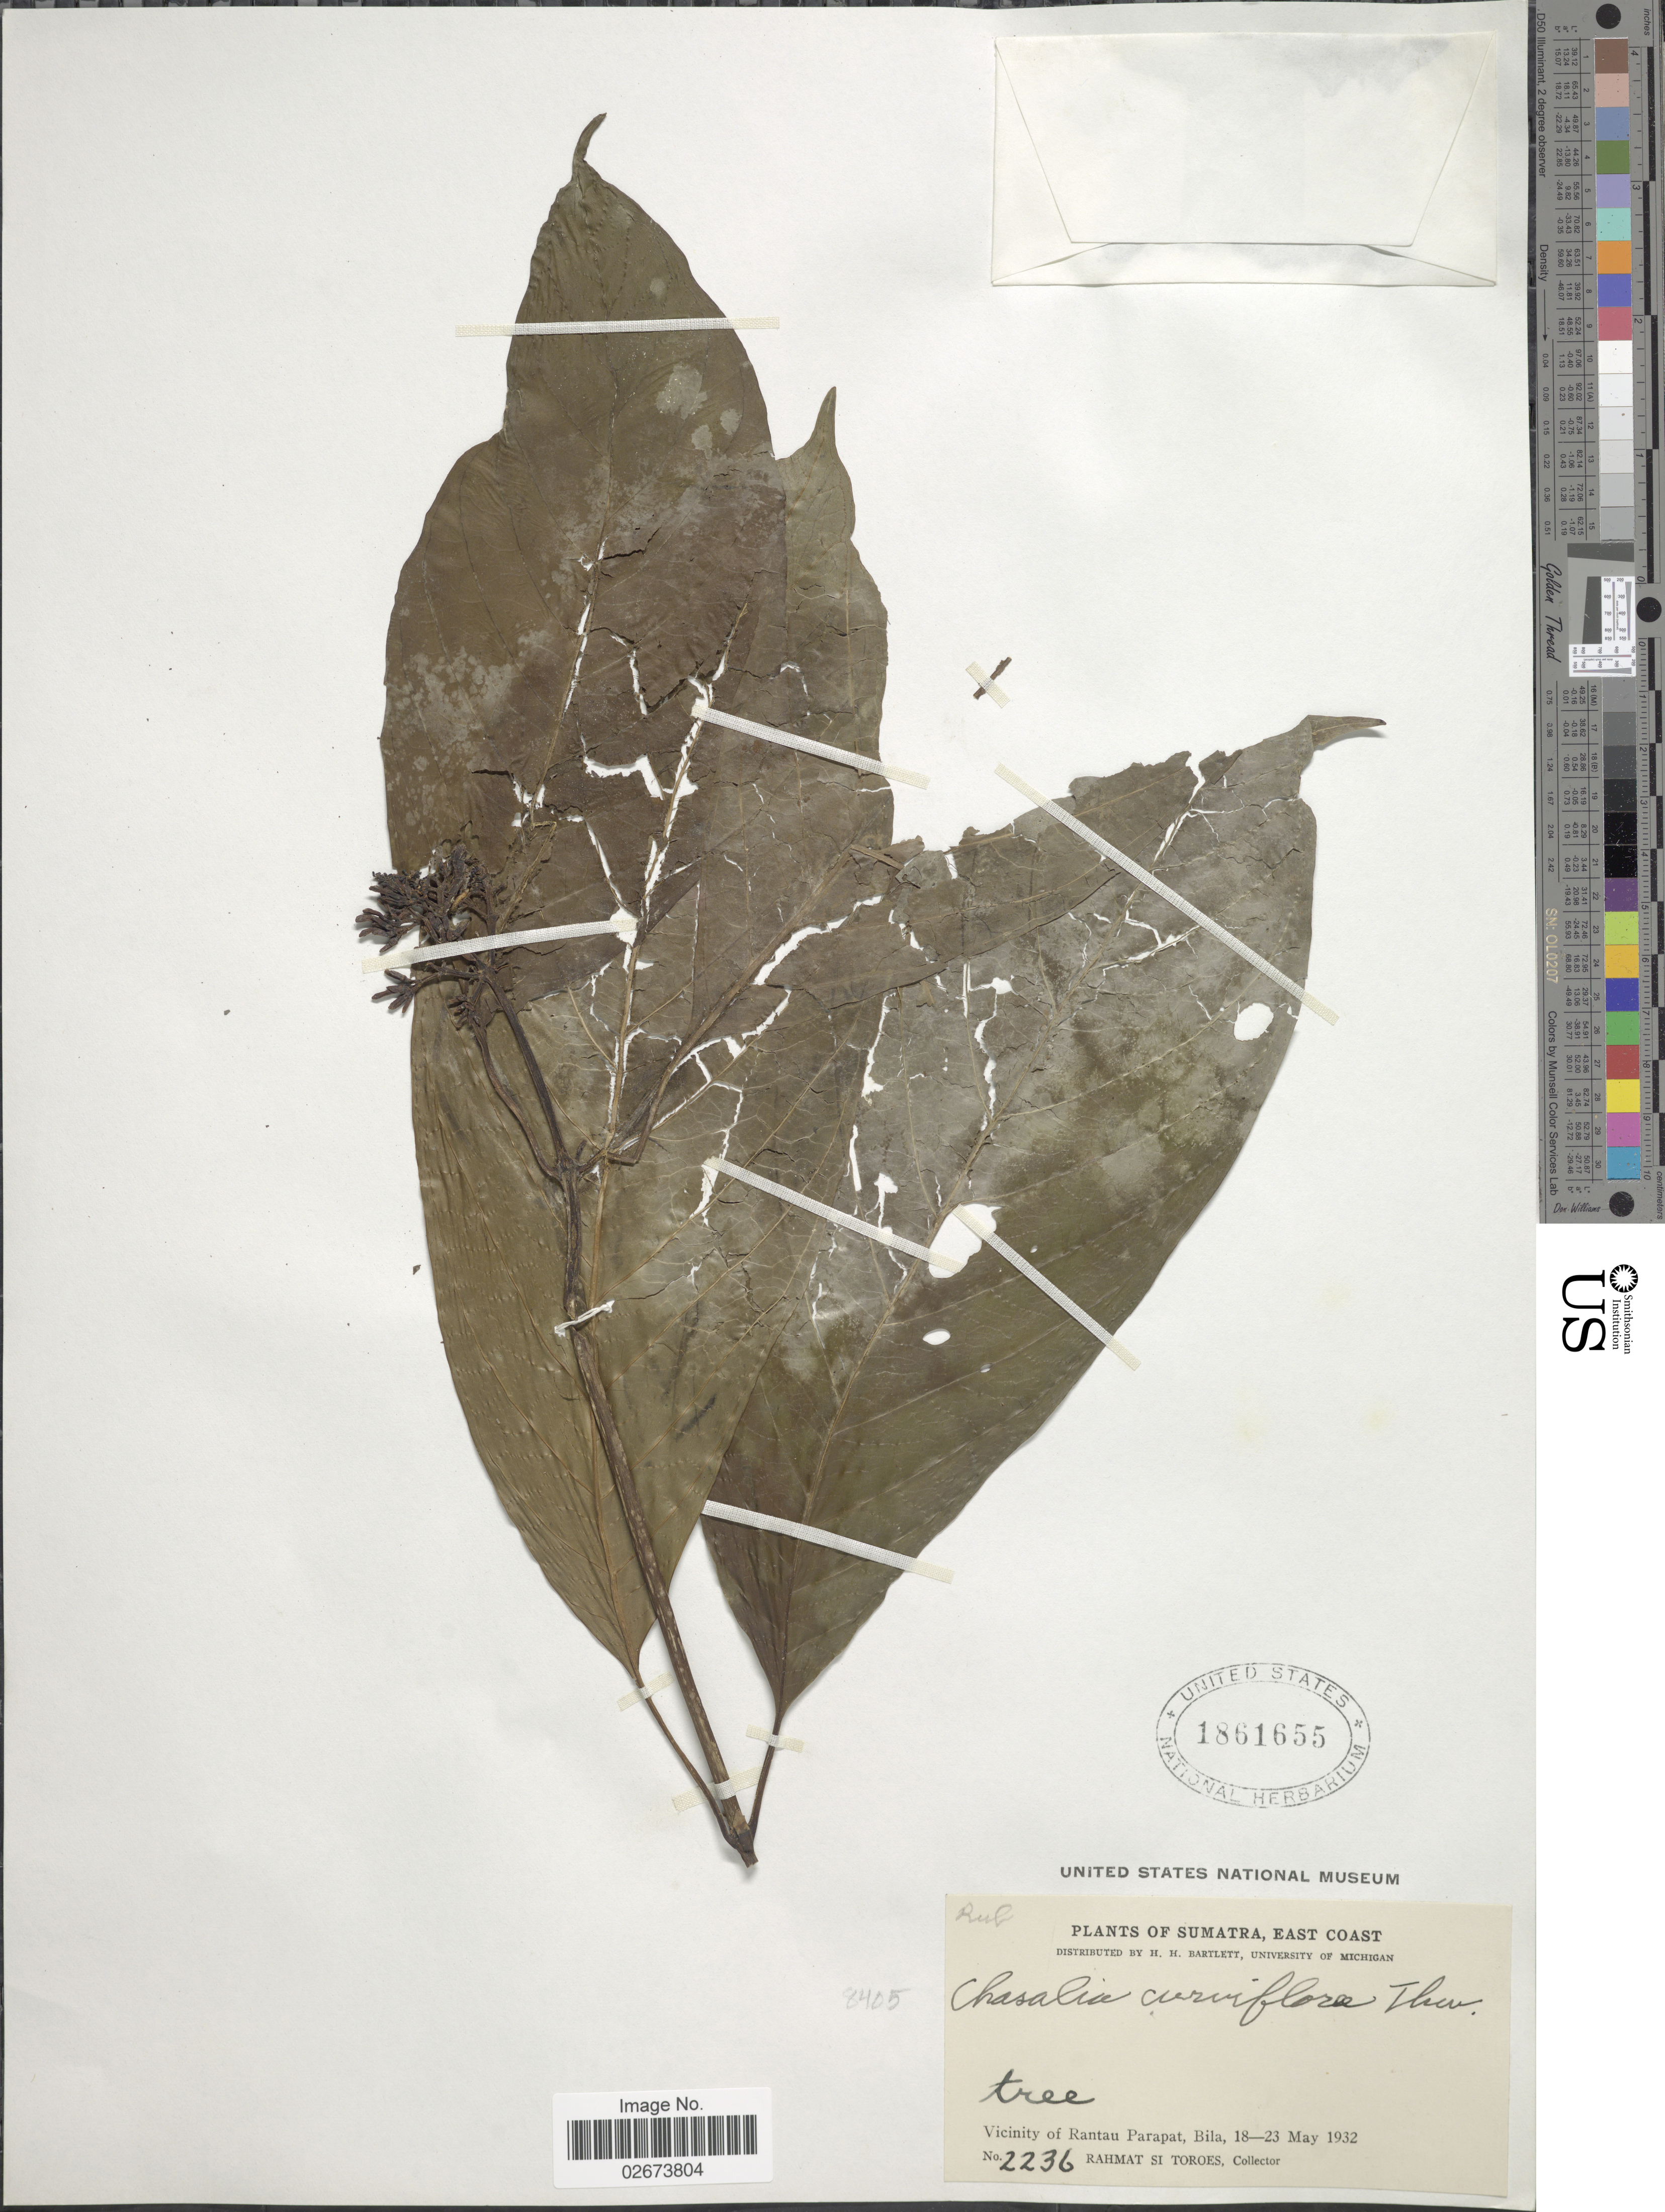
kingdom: Plantae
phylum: Tracheophyta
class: Magnoliopsida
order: Gentianales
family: Rubiaceae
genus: Chassalia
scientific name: Chassalia curviflora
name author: (Wall.) Thwaites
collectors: Rahmat Si Boeea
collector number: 2236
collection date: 1932-05-18/1932-05-23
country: Indonesia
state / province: Sumatra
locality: East Coast, Vicinity of Rantau Parapat, Bila.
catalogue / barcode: US 1861655